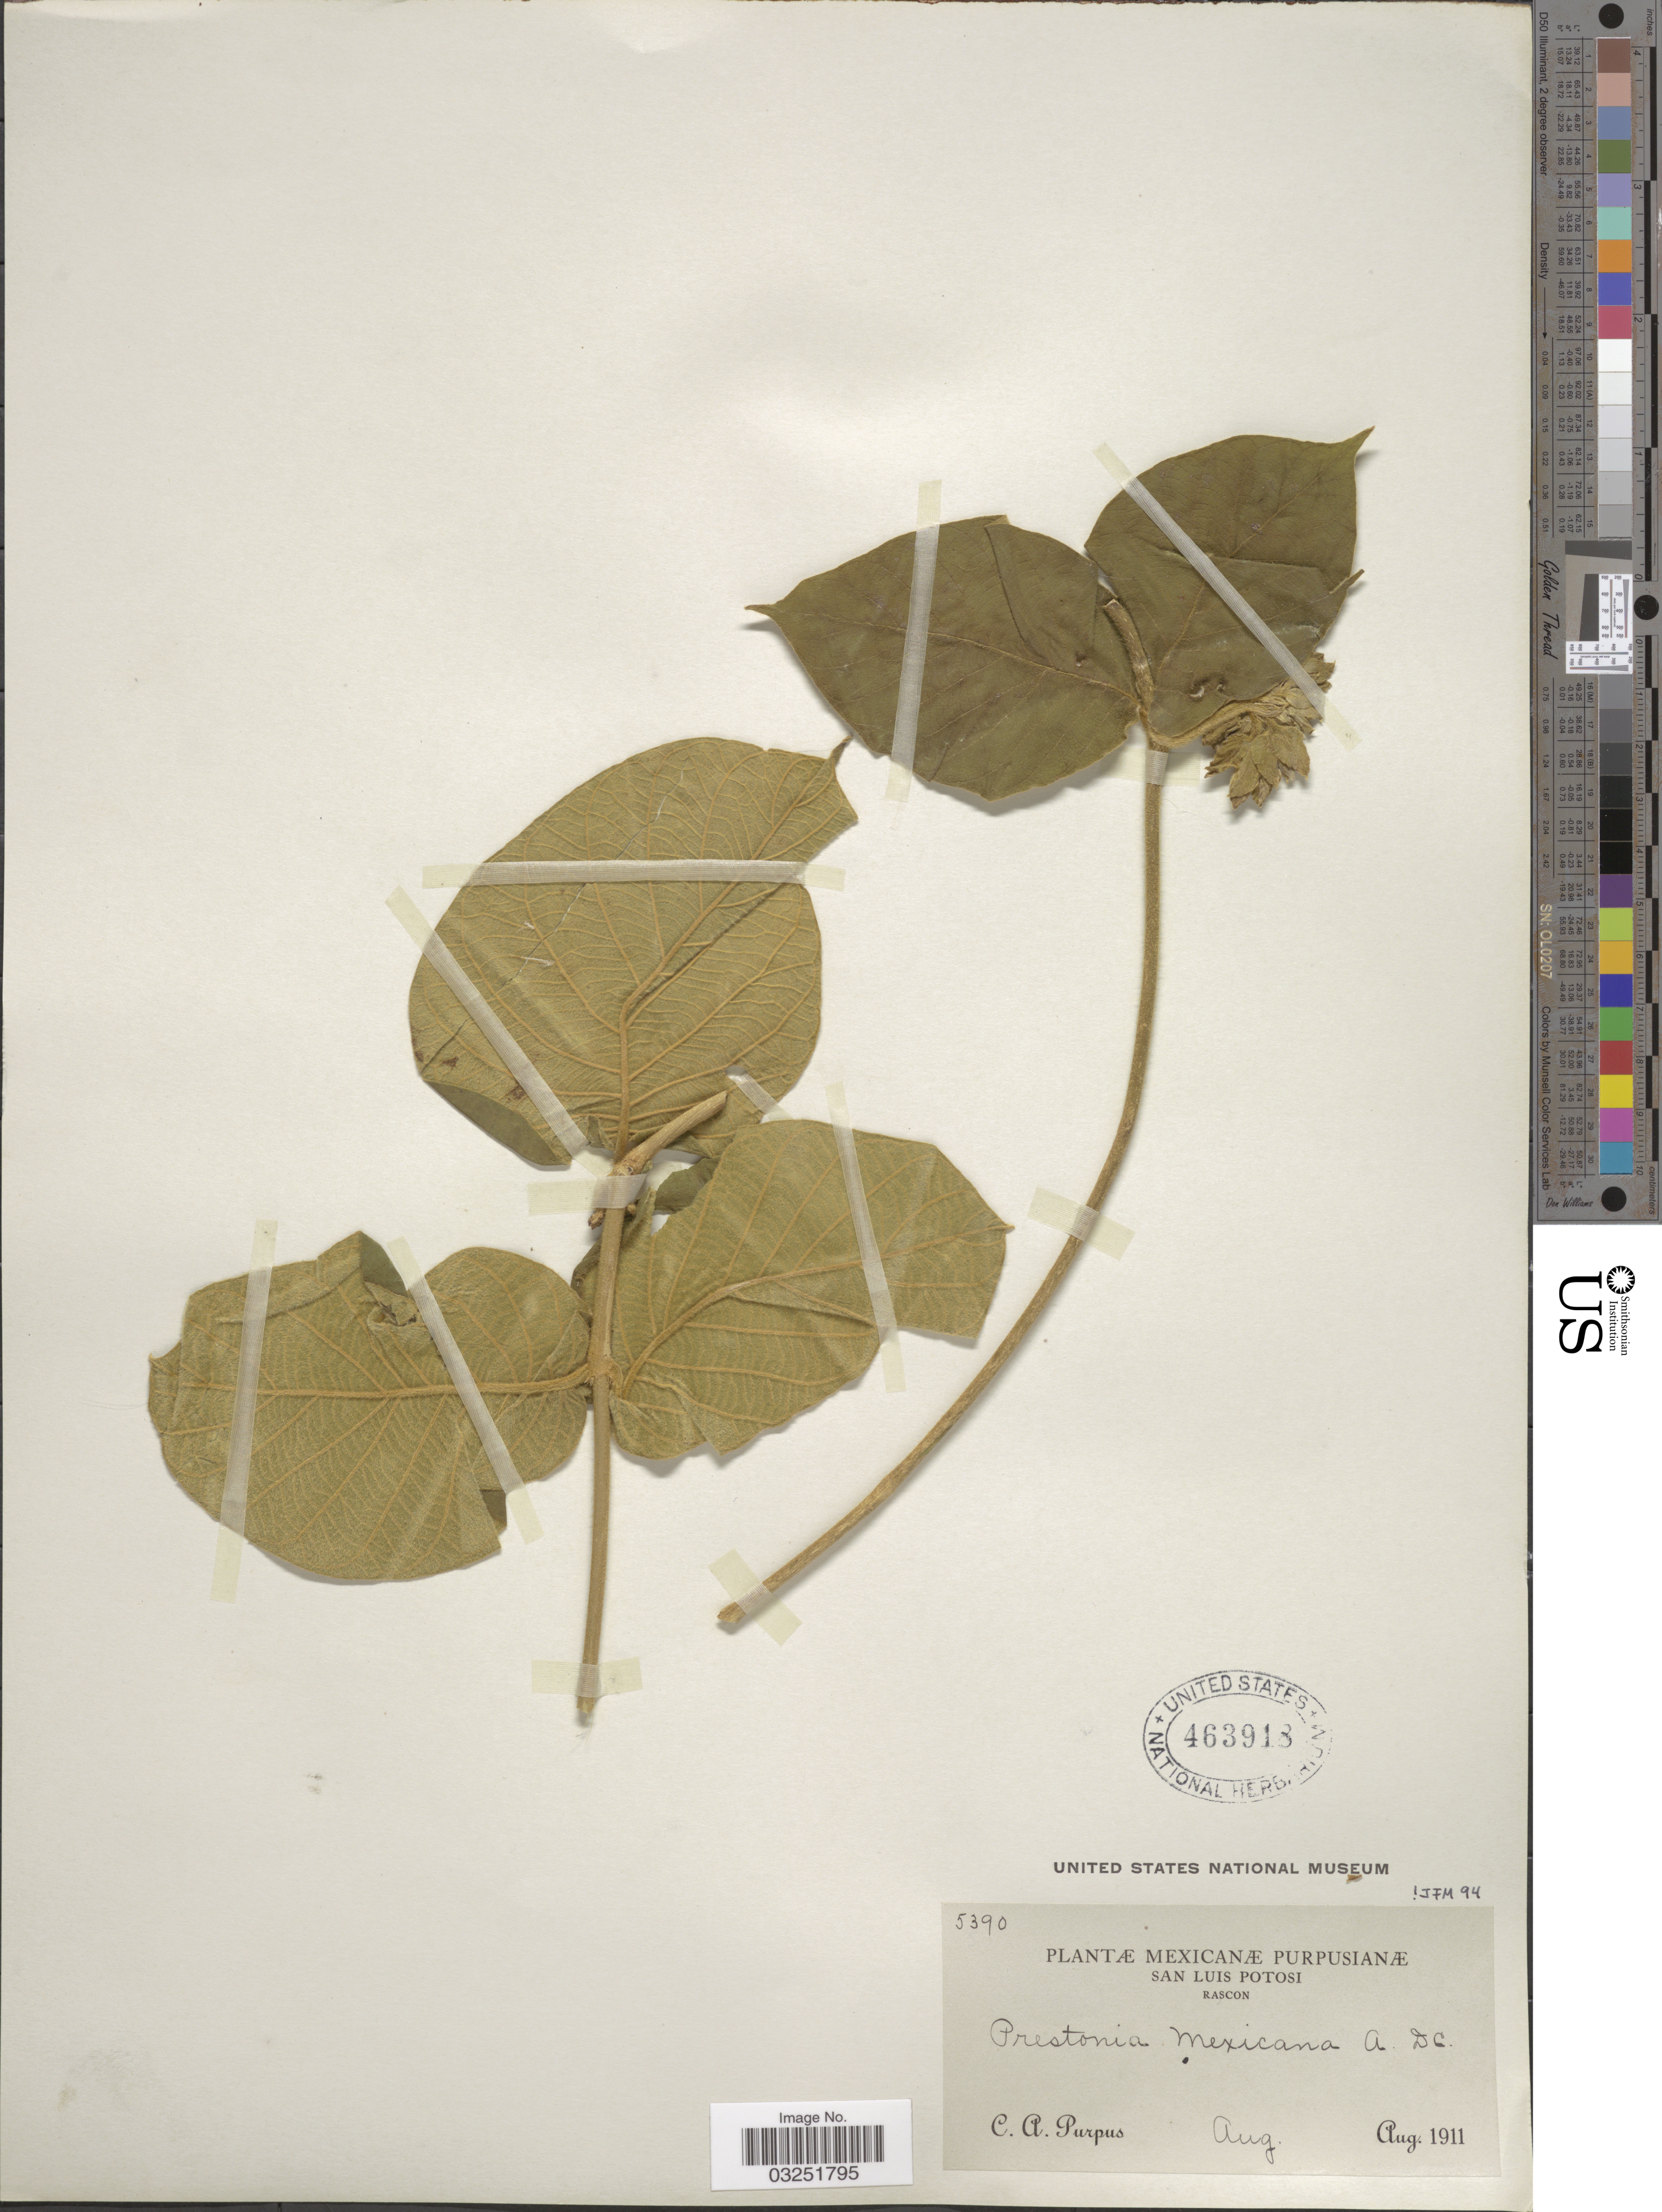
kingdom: Plantae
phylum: Tracheophyta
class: Magnoliopsida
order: Gentianales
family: Apocynaceae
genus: Prestonia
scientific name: Prestonia mexicana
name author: DC.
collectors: C. A. Purpus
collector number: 5390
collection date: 1911-08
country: Mexico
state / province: San Luis Potosí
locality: San Luis Potosi, Rascon.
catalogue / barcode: US 463918